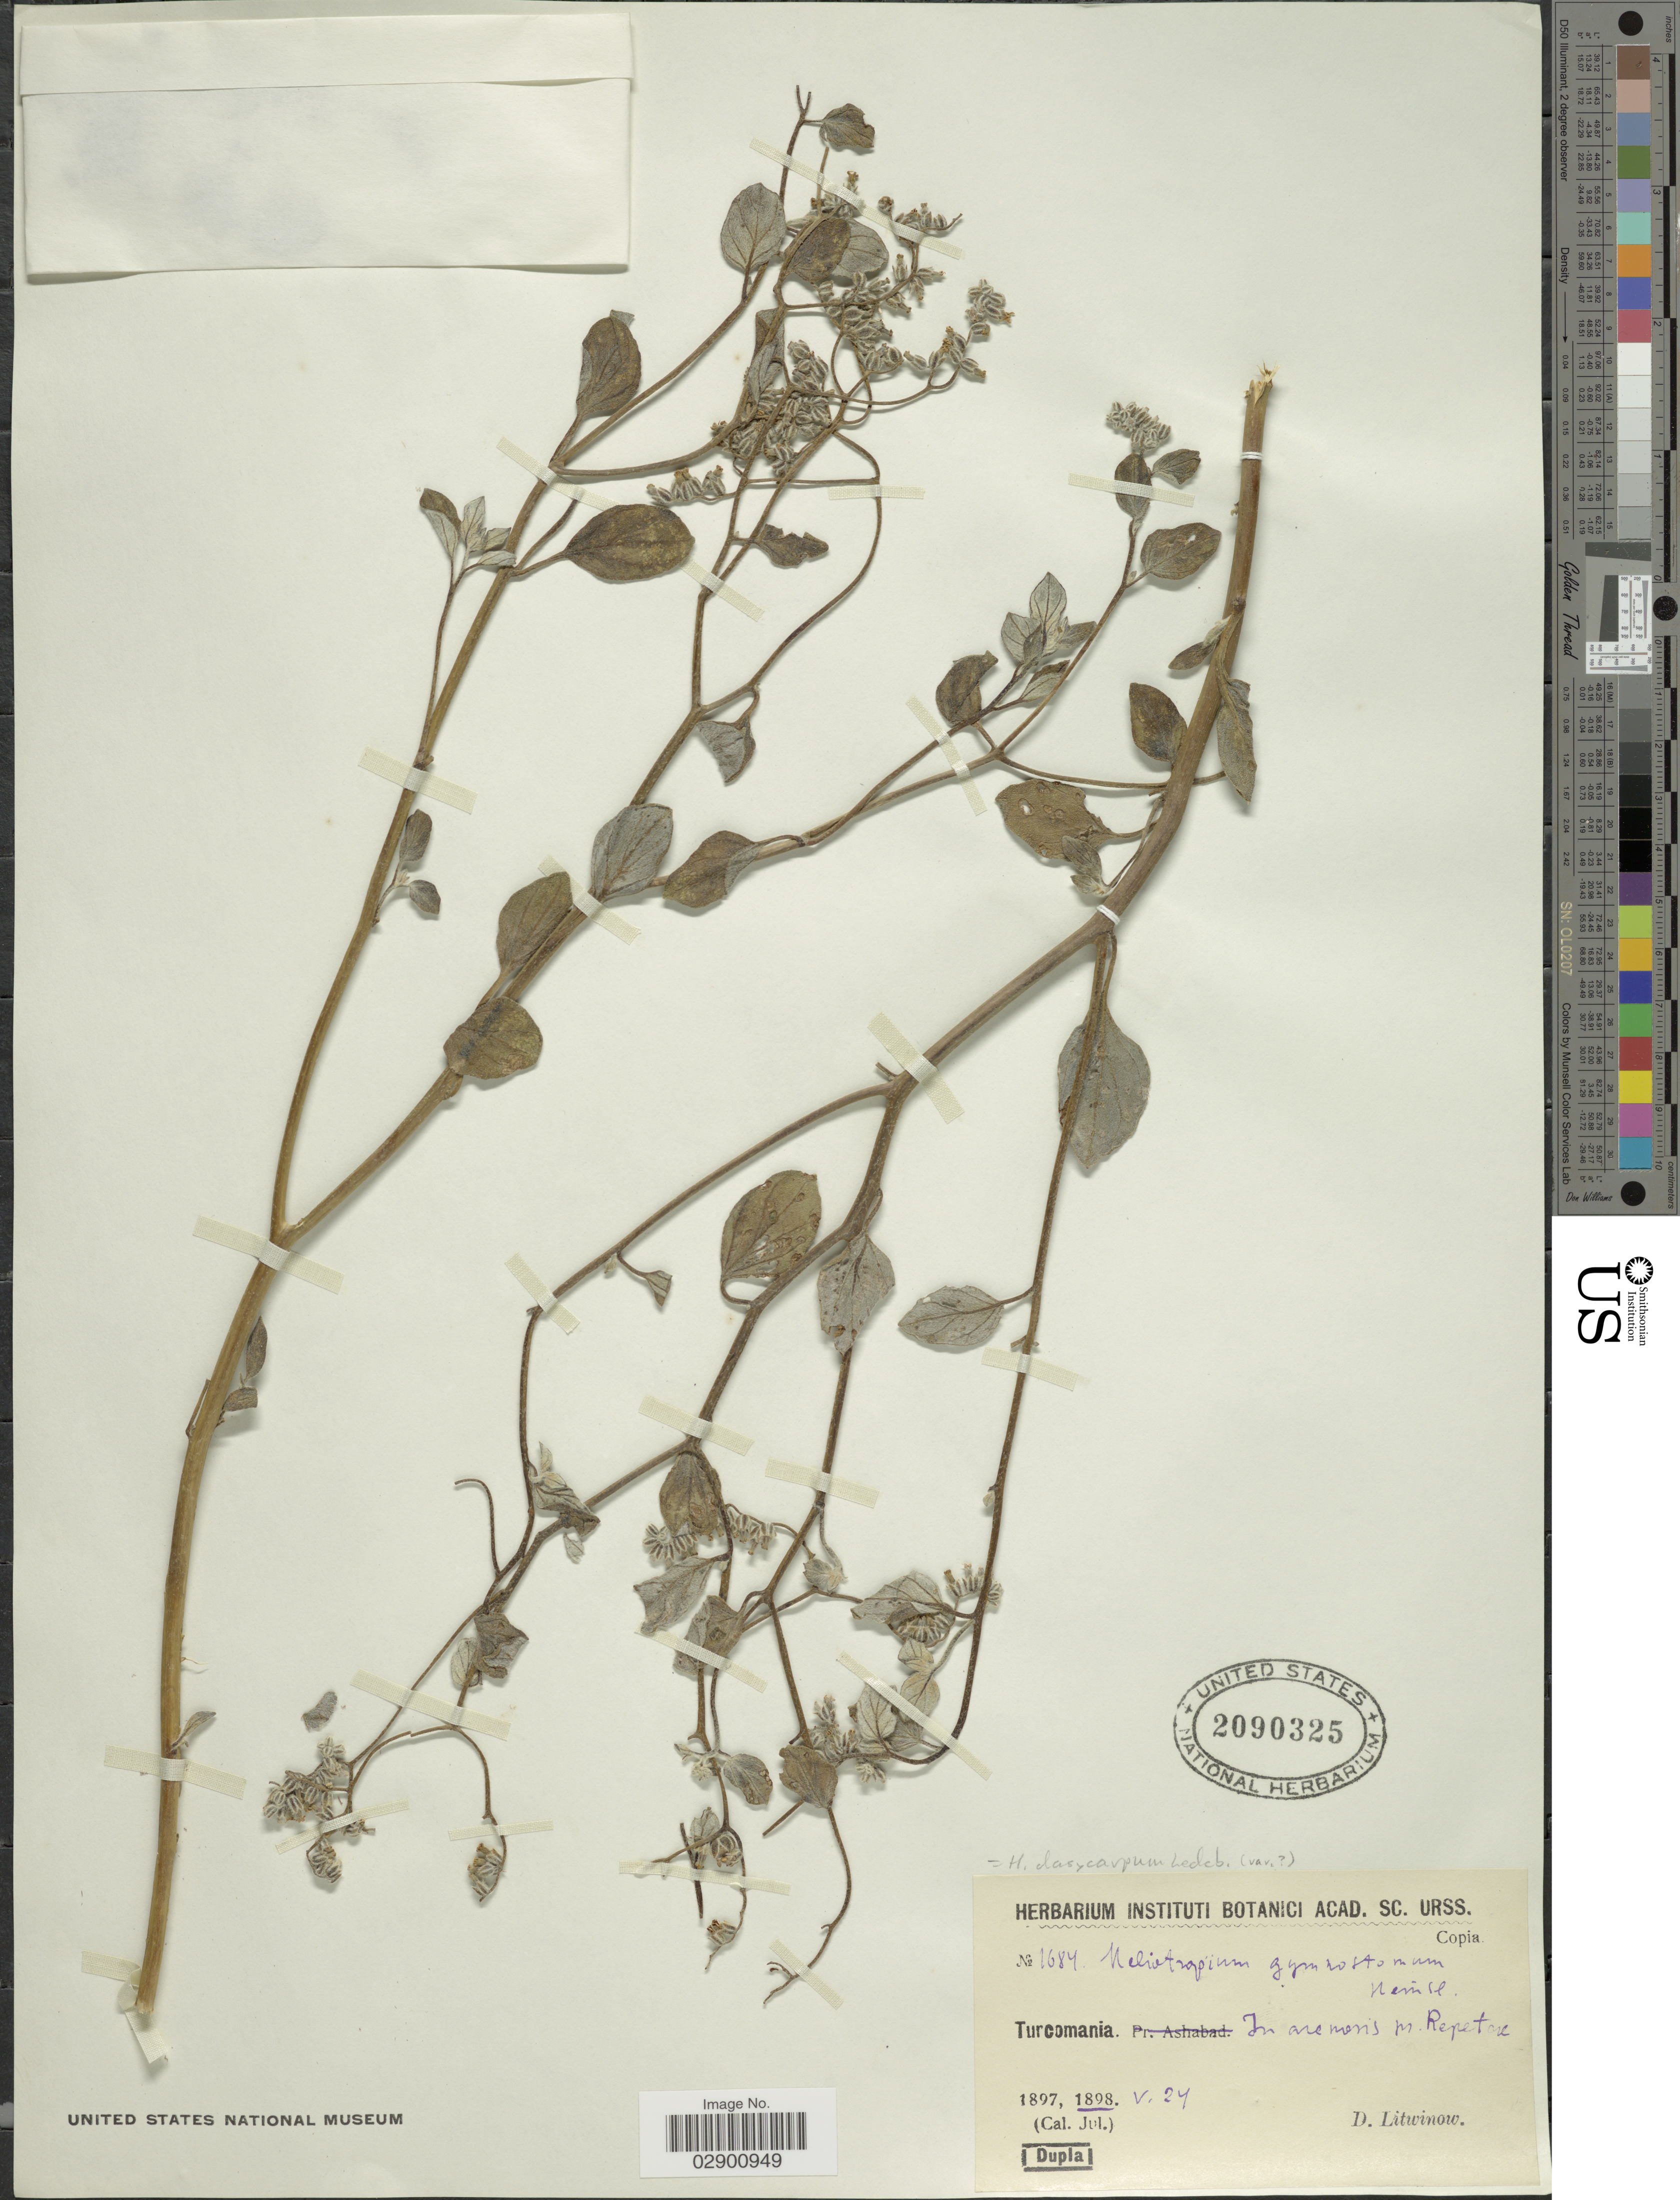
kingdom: Plantae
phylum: Tracheophyta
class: Magnoliopsida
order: Boraginales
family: Heliotropiaceae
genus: Heliotropium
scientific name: Heliotropium dasycarpum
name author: Ledeb.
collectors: D. Litwinow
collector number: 1684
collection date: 1898-05-24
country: Turkmenistan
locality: Turcomania. In arenosis m. Repetek.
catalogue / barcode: US 2090325